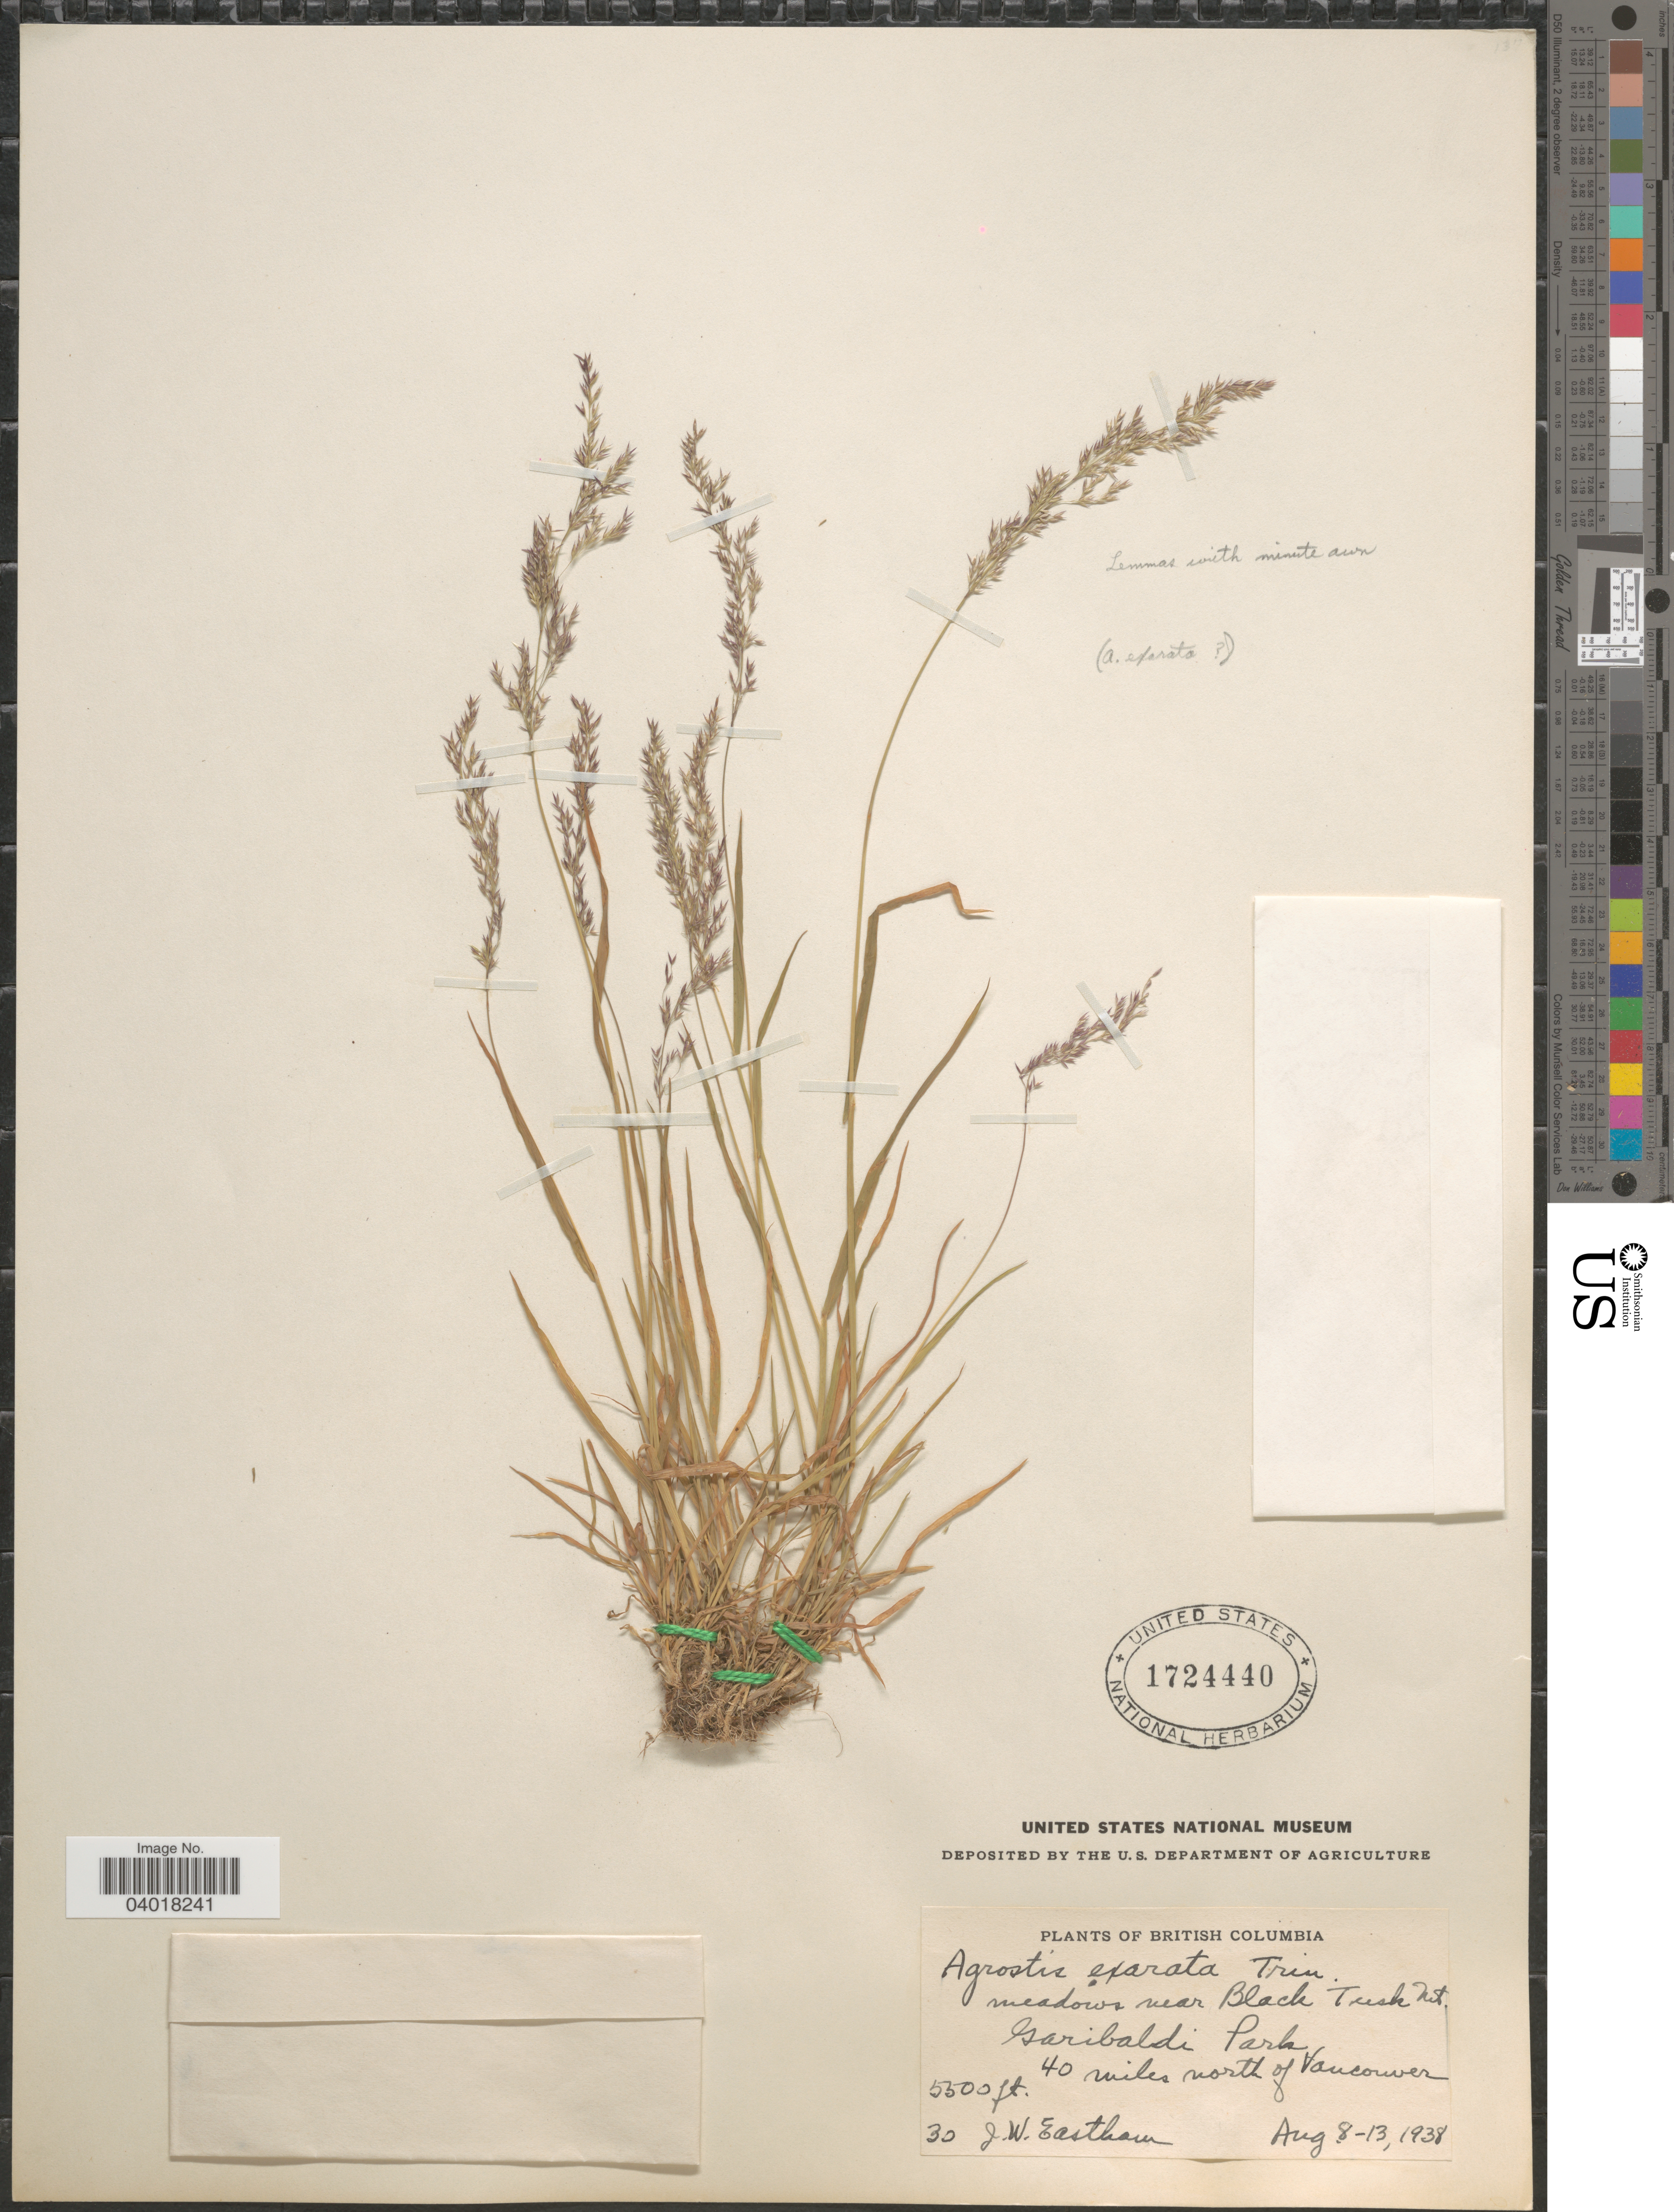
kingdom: Plantae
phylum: Tracheophyta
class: Liliopsida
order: Poales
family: Poaceae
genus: Agrostis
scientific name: Agrostis exarata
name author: Trin.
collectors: J. Eastham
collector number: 30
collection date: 1938-08-08/1938-08-13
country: Canada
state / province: British Columbia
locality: Meadows near Black Tusk Mt. Garibaldi Park. 40 miles north of Vancouver.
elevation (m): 1676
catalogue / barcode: US 1724440